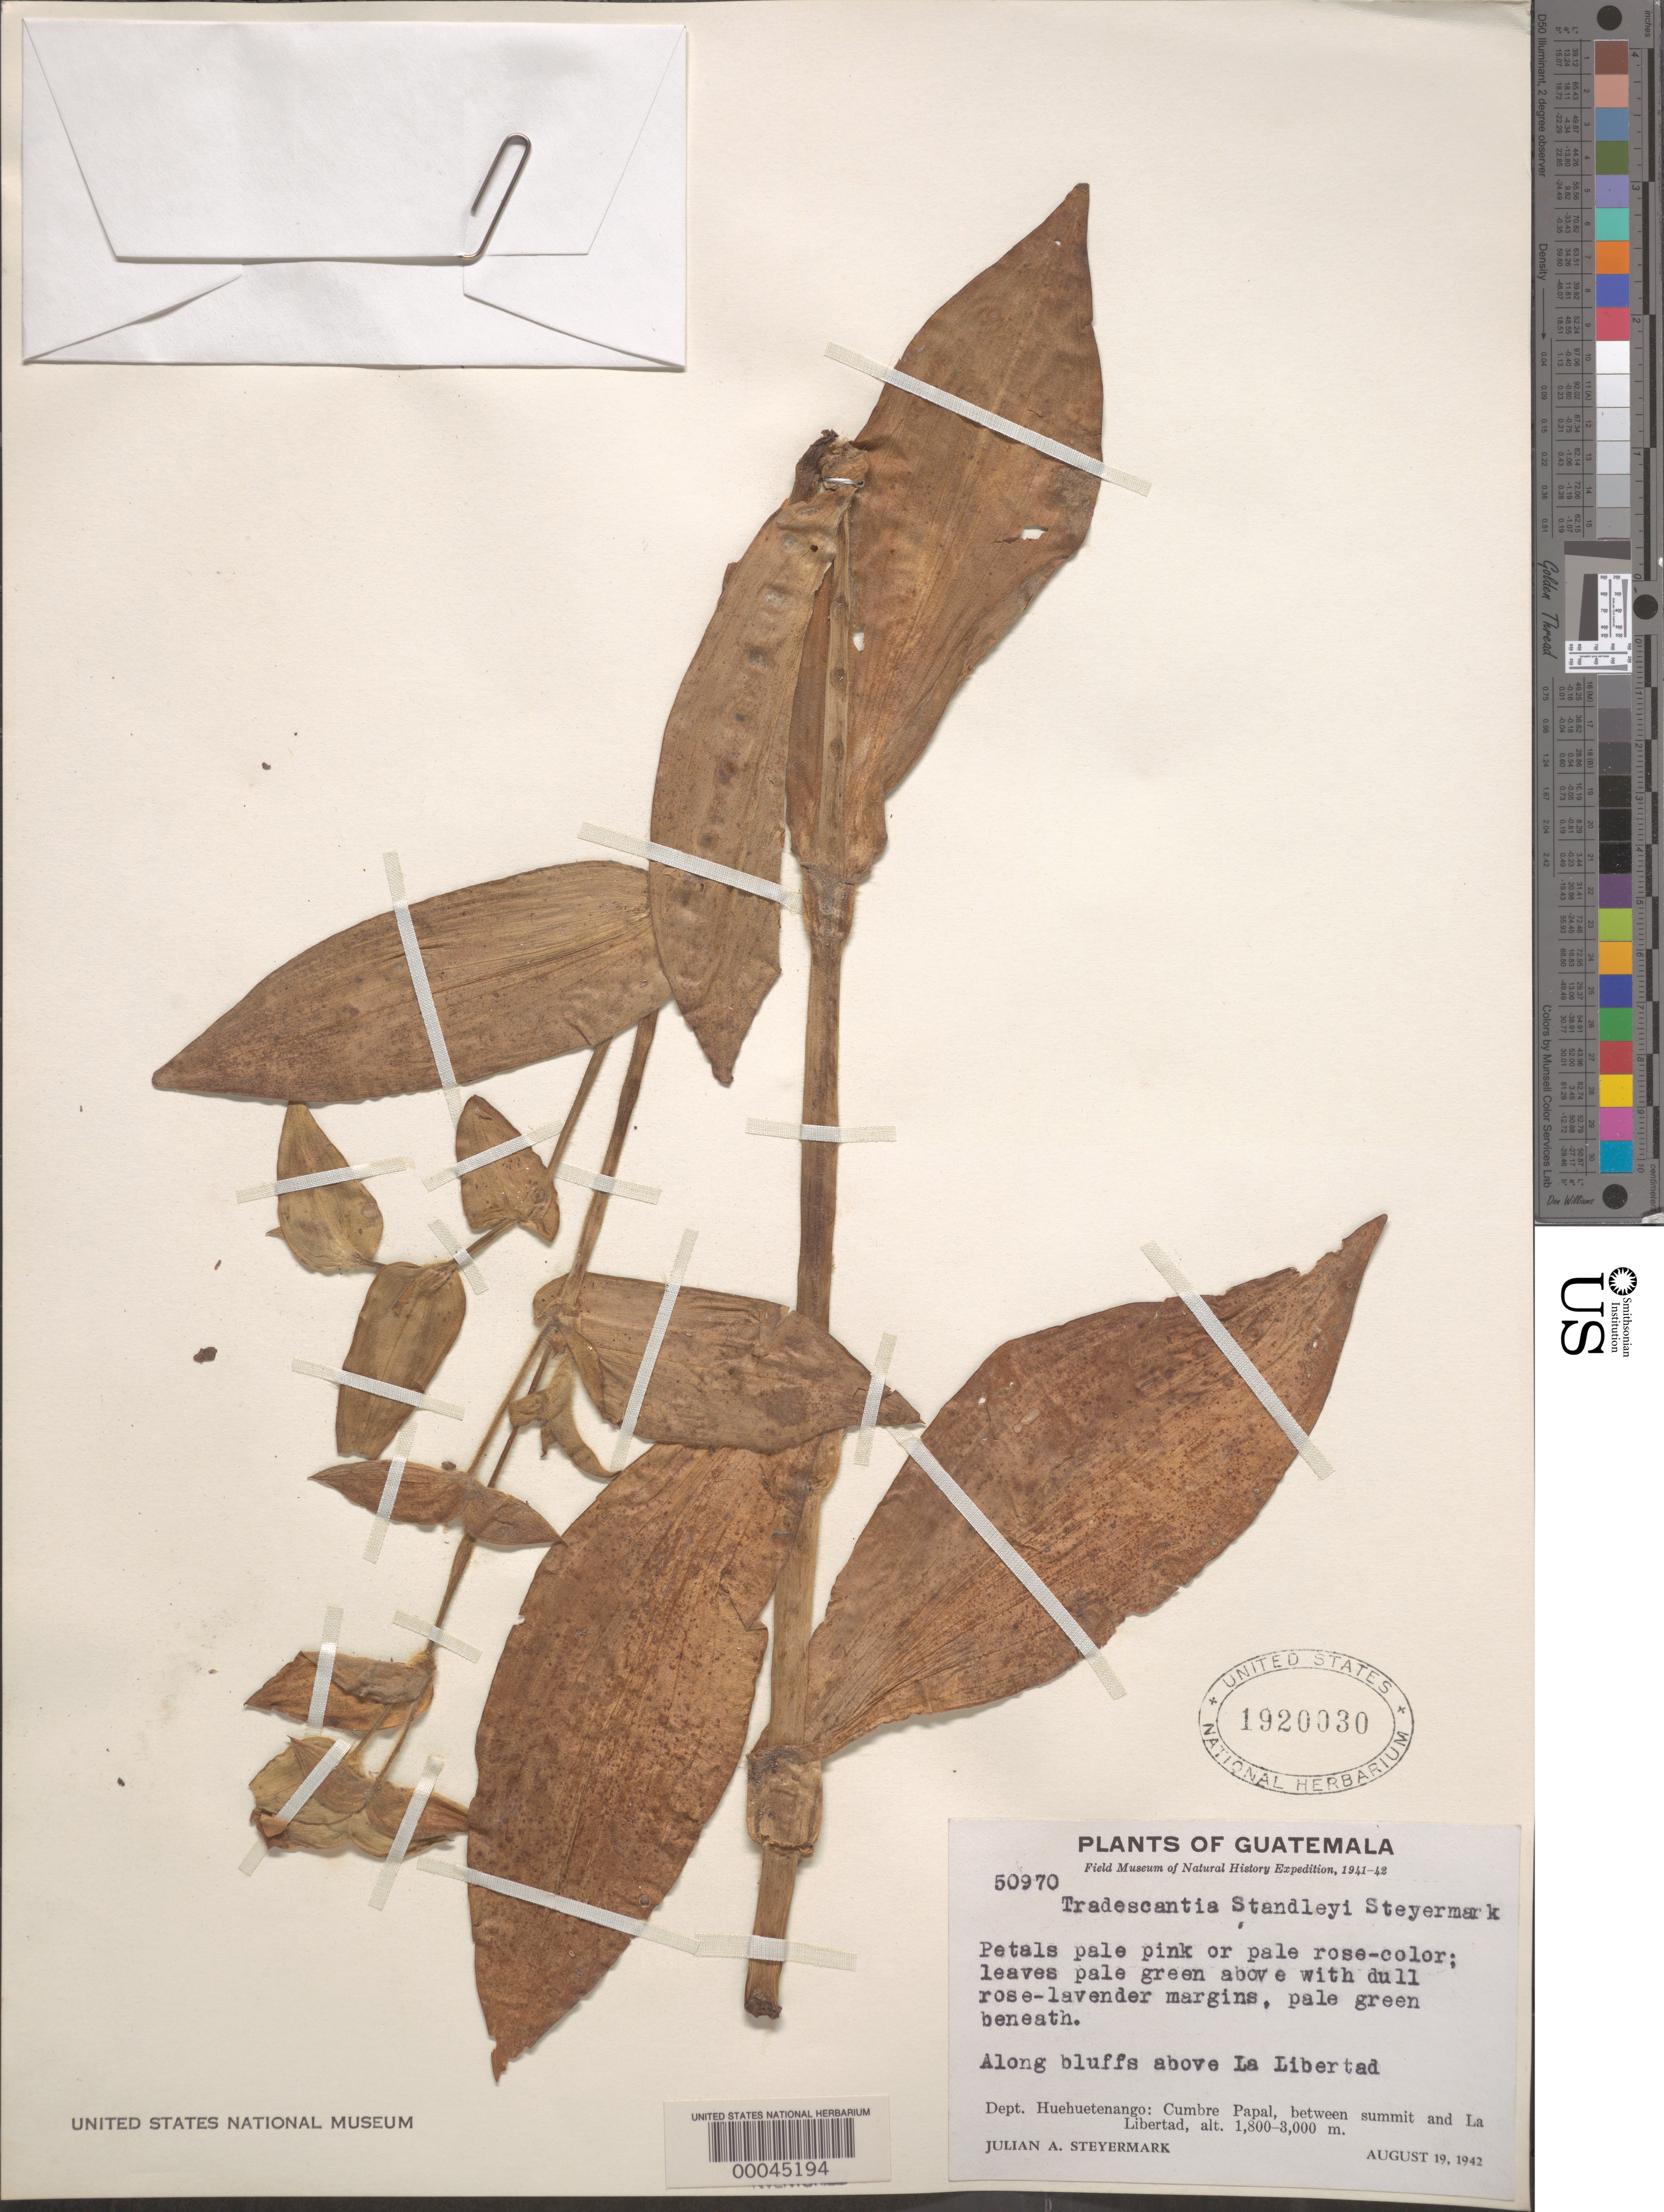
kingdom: Plantae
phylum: Tracheophyta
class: Liliopsida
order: Commelinales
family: Commelinaceae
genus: Tradescantia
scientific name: Tradescantia standleyi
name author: Steyerm.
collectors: J. Steyermark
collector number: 50970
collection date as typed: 19 Aug 1942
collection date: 1942-08-19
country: Guatemala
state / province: Huehuetenango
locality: Cumbre Papal above La Libertad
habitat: Along bluffs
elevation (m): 1800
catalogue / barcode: US 1920030